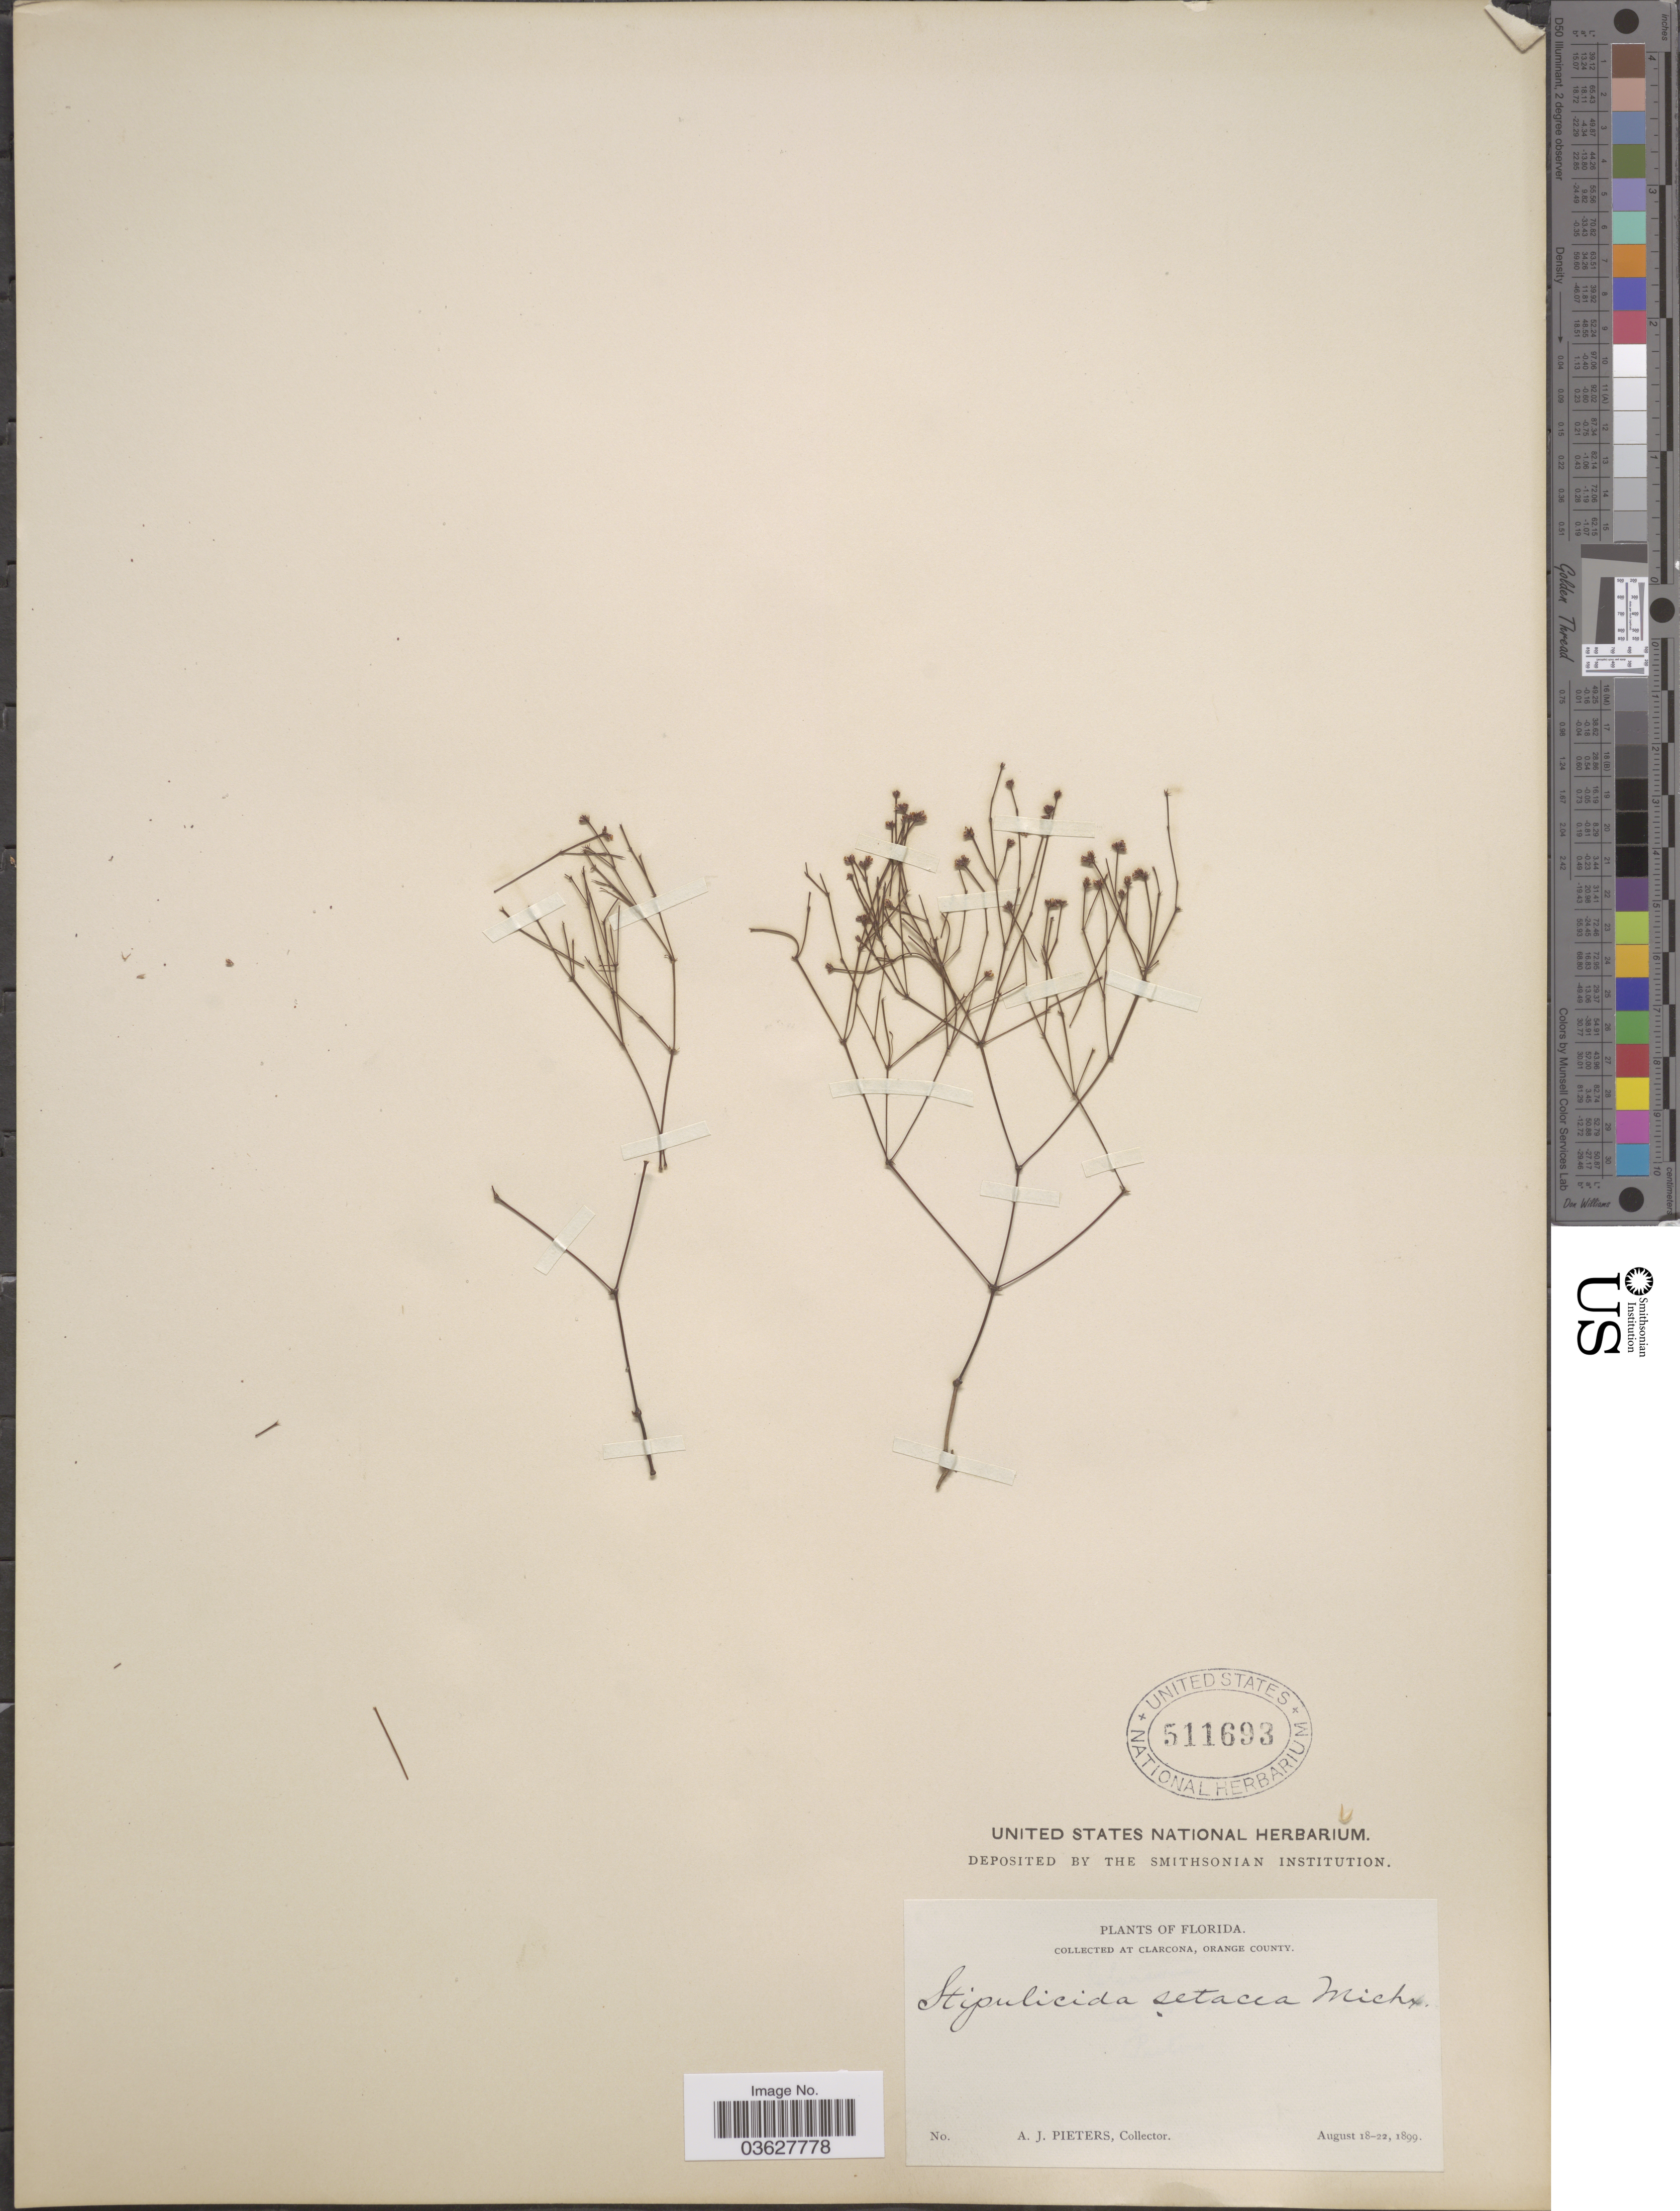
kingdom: Plantae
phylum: Tracheophyta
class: Magnoliopsida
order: Caryophyllales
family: Caryophyllaceae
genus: Stipulicida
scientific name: Stipulicida setacea var. setacea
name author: Michx.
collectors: A. Pieters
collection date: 1899-08-18/1899-08-22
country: United States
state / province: Florida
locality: At Clarcona, Orange County.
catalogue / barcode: US 511693